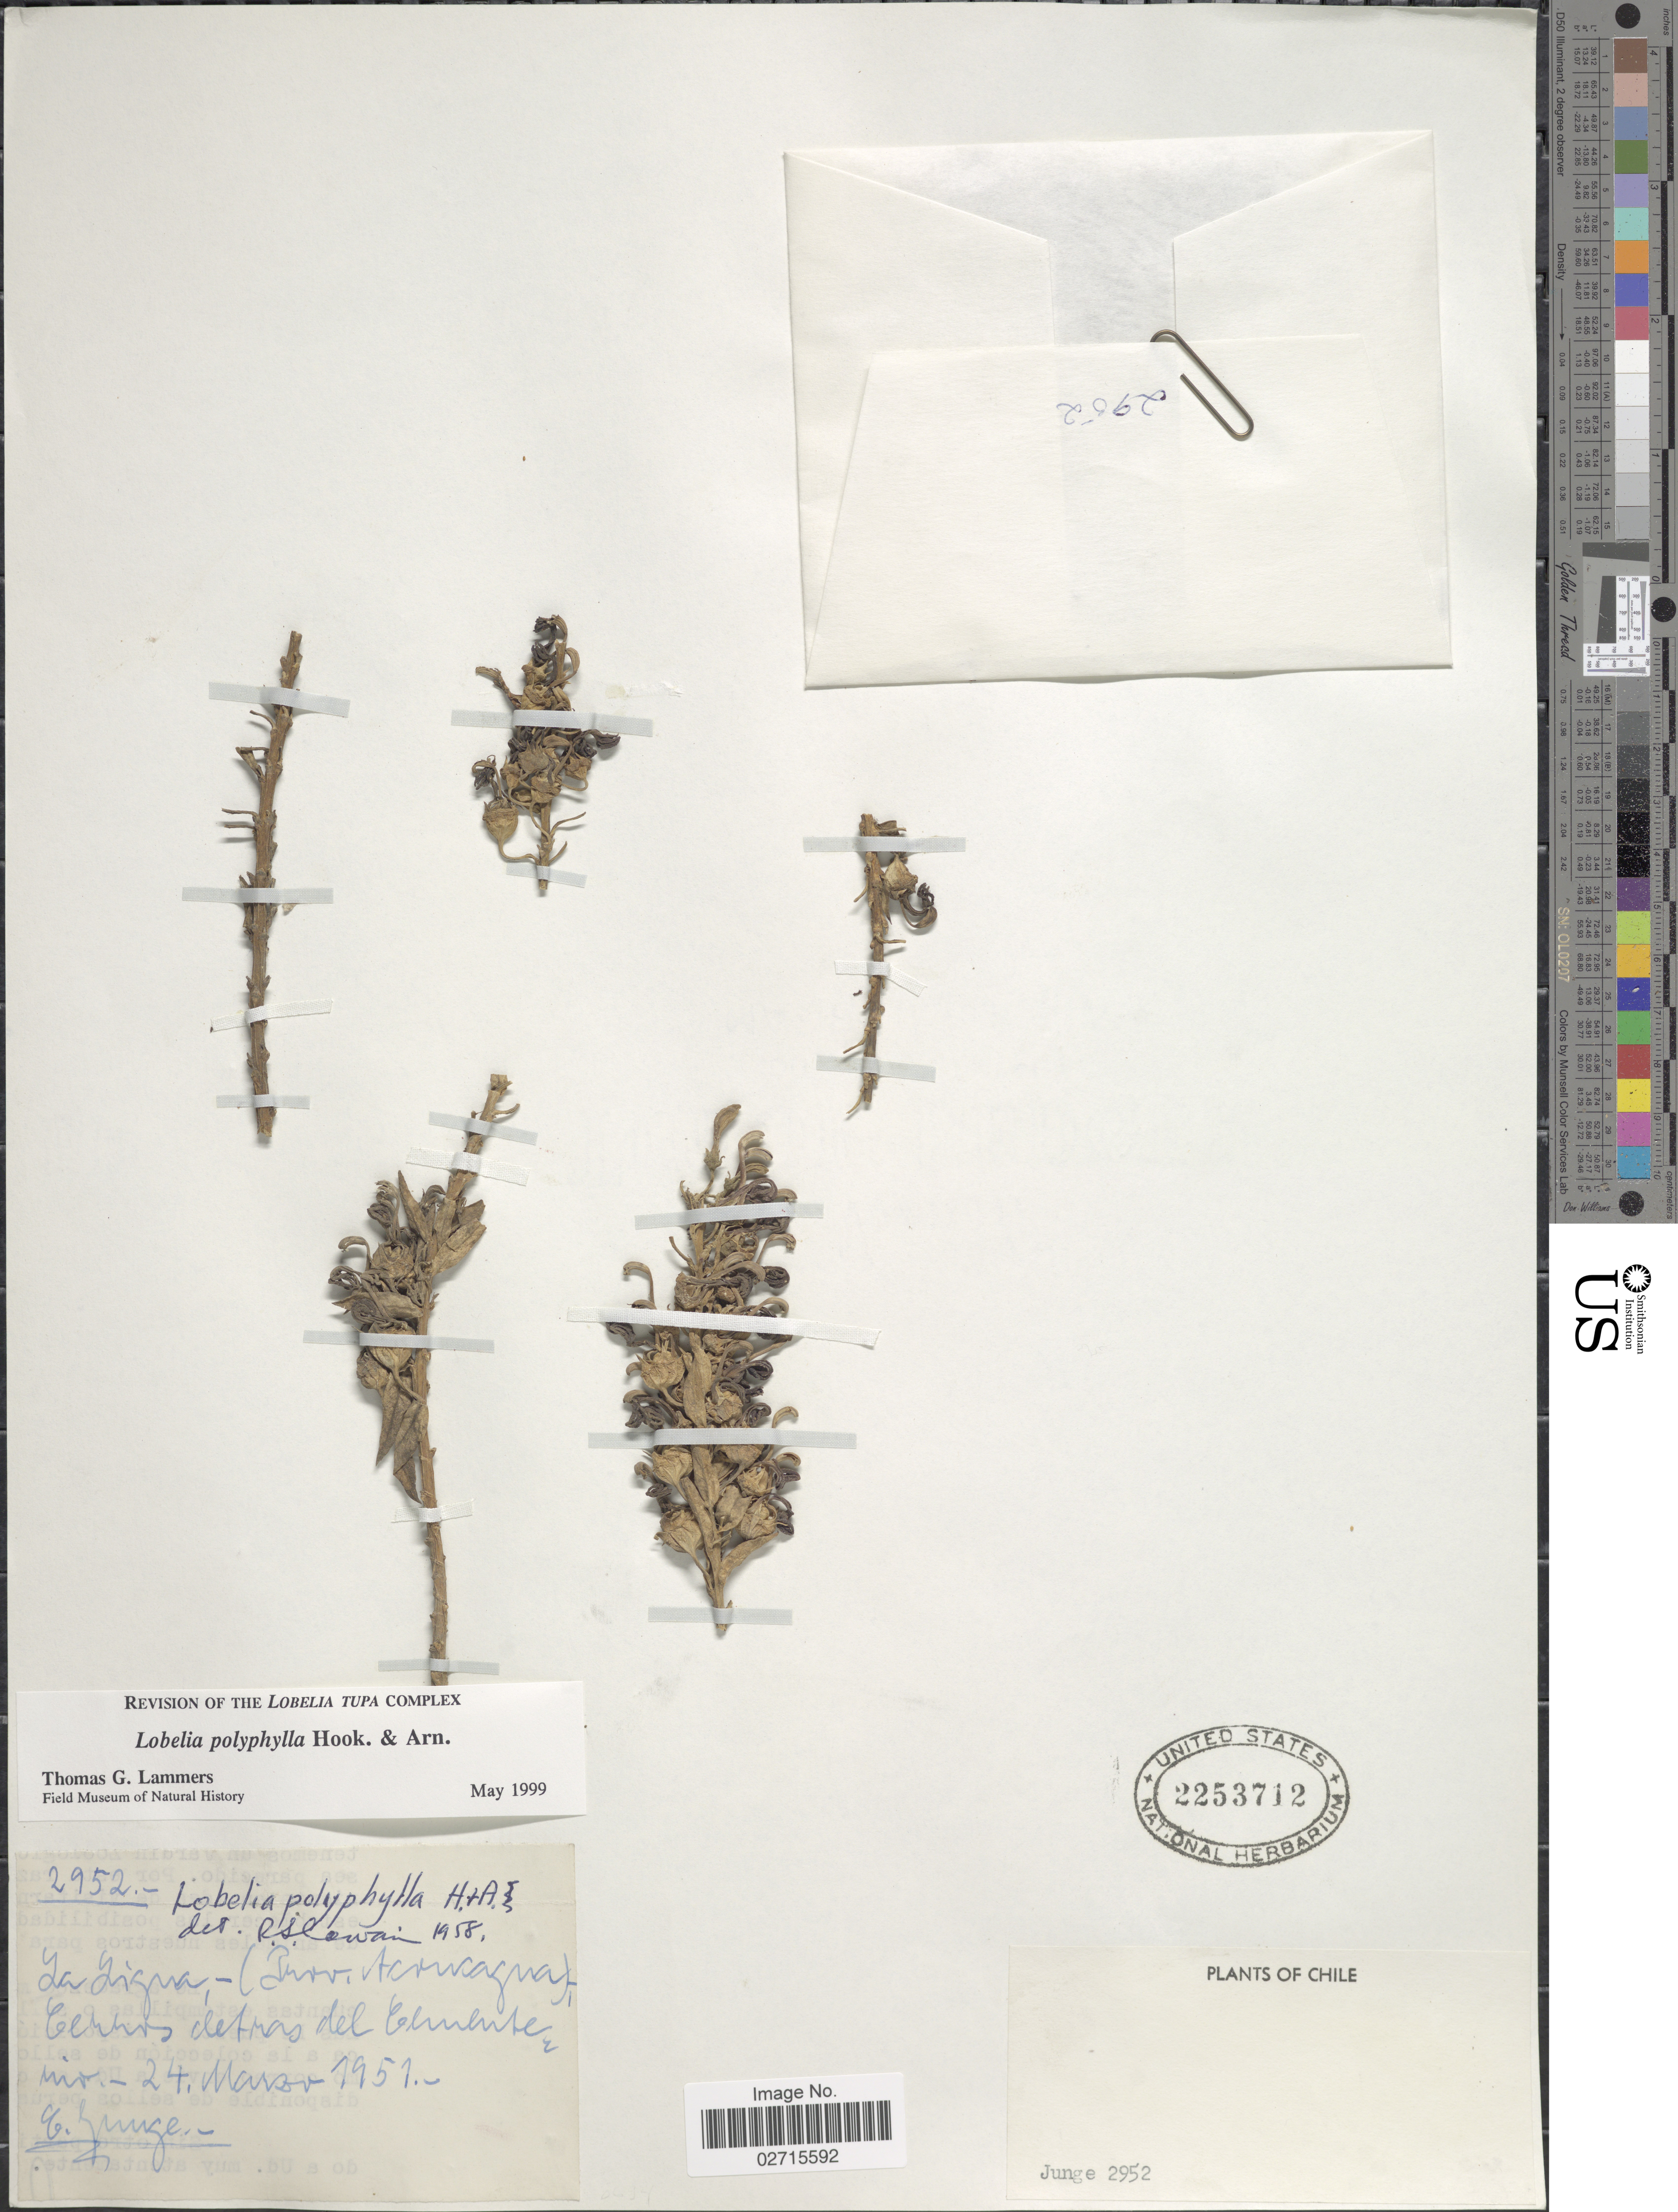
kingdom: Plantae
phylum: Tracheophyta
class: Magnoliopsida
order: Asterales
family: Campanulaceae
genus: Lobelia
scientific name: Lobelia polyphylla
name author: Hook. & Arn.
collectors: E. Junge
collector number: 2952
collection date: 1951-03-24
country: Chile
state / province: Valparaíso (V)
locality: La Ligua-(Prov. Aconcagua), Quebradas detras del Cementerio.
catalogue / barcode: US 2253712